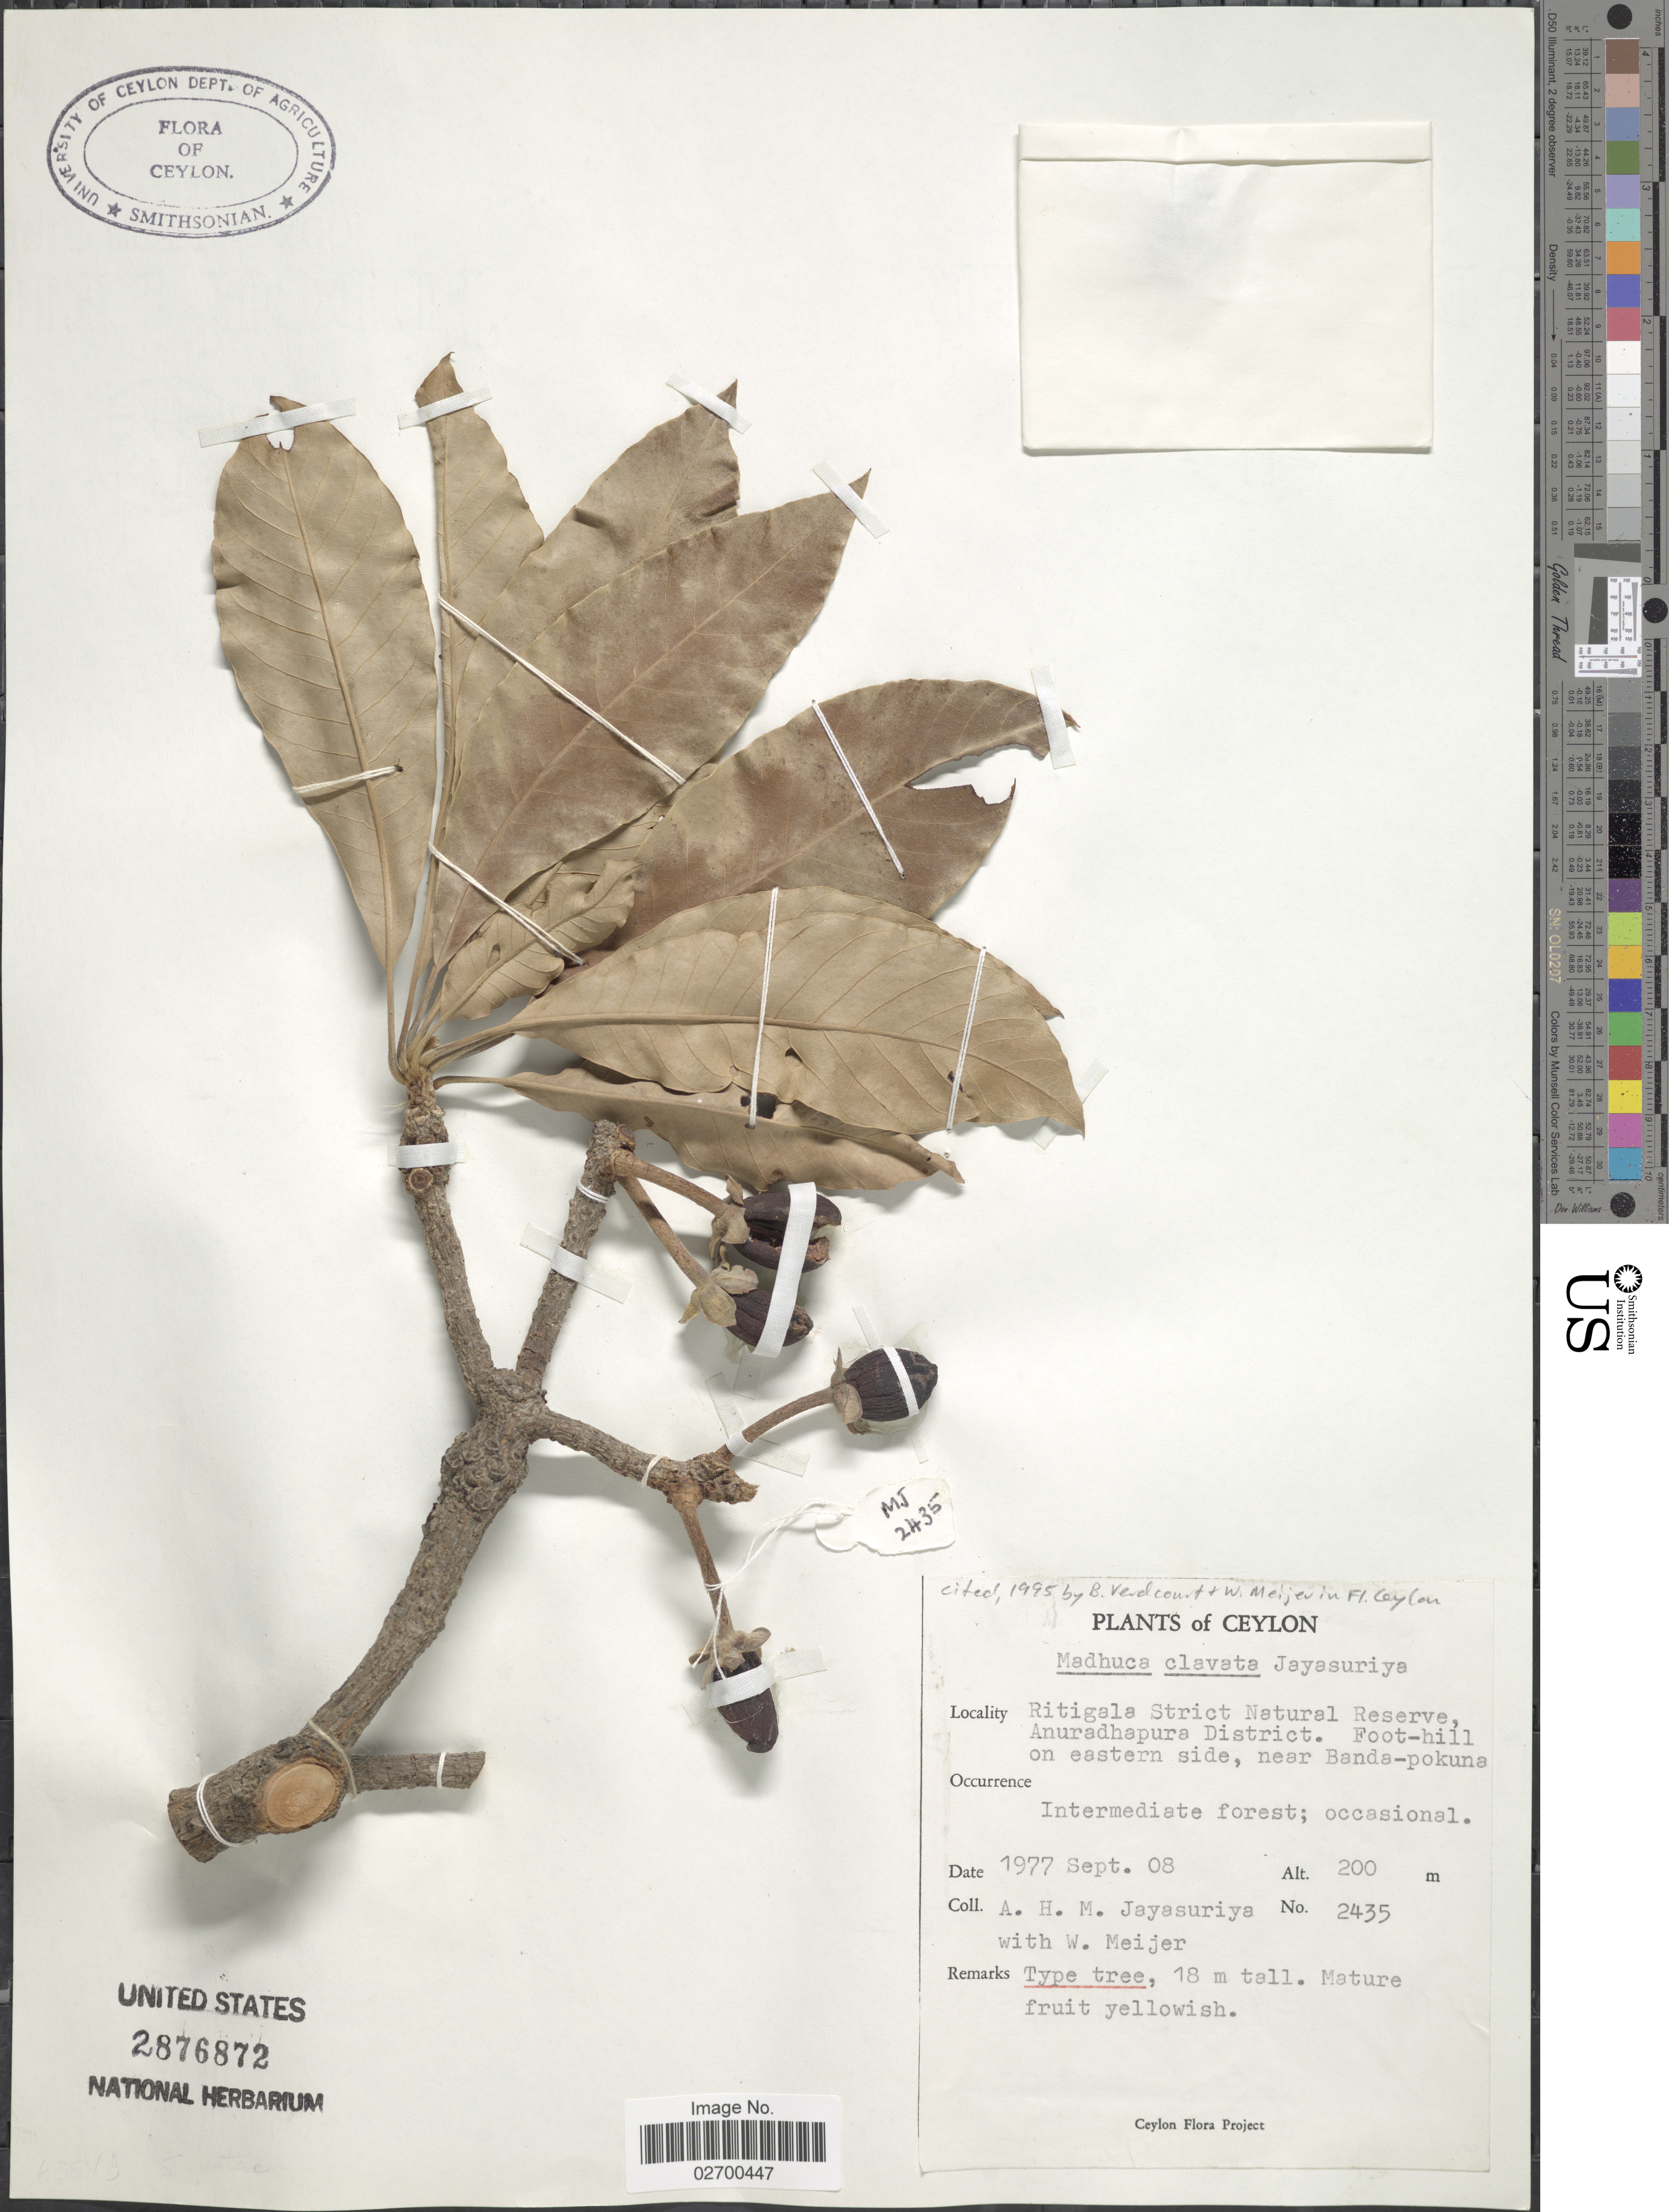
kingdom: Plantae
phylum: Tracheophyta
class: Magnoliopsida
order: Ericales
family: Sapotaceae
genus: Madhuca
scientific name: Madhuca clavata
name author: Jayas.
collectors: A. H. Jayasuriya & W. Meijer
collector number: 2435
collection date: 1977-09-08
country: Sri Lanka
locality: Ceylon. Ritigala Strict Natural Reserve, Anuradhapura District. Foot-hill on eastern side, near Banda-pokuna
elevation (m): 200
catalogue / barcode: US 2876872